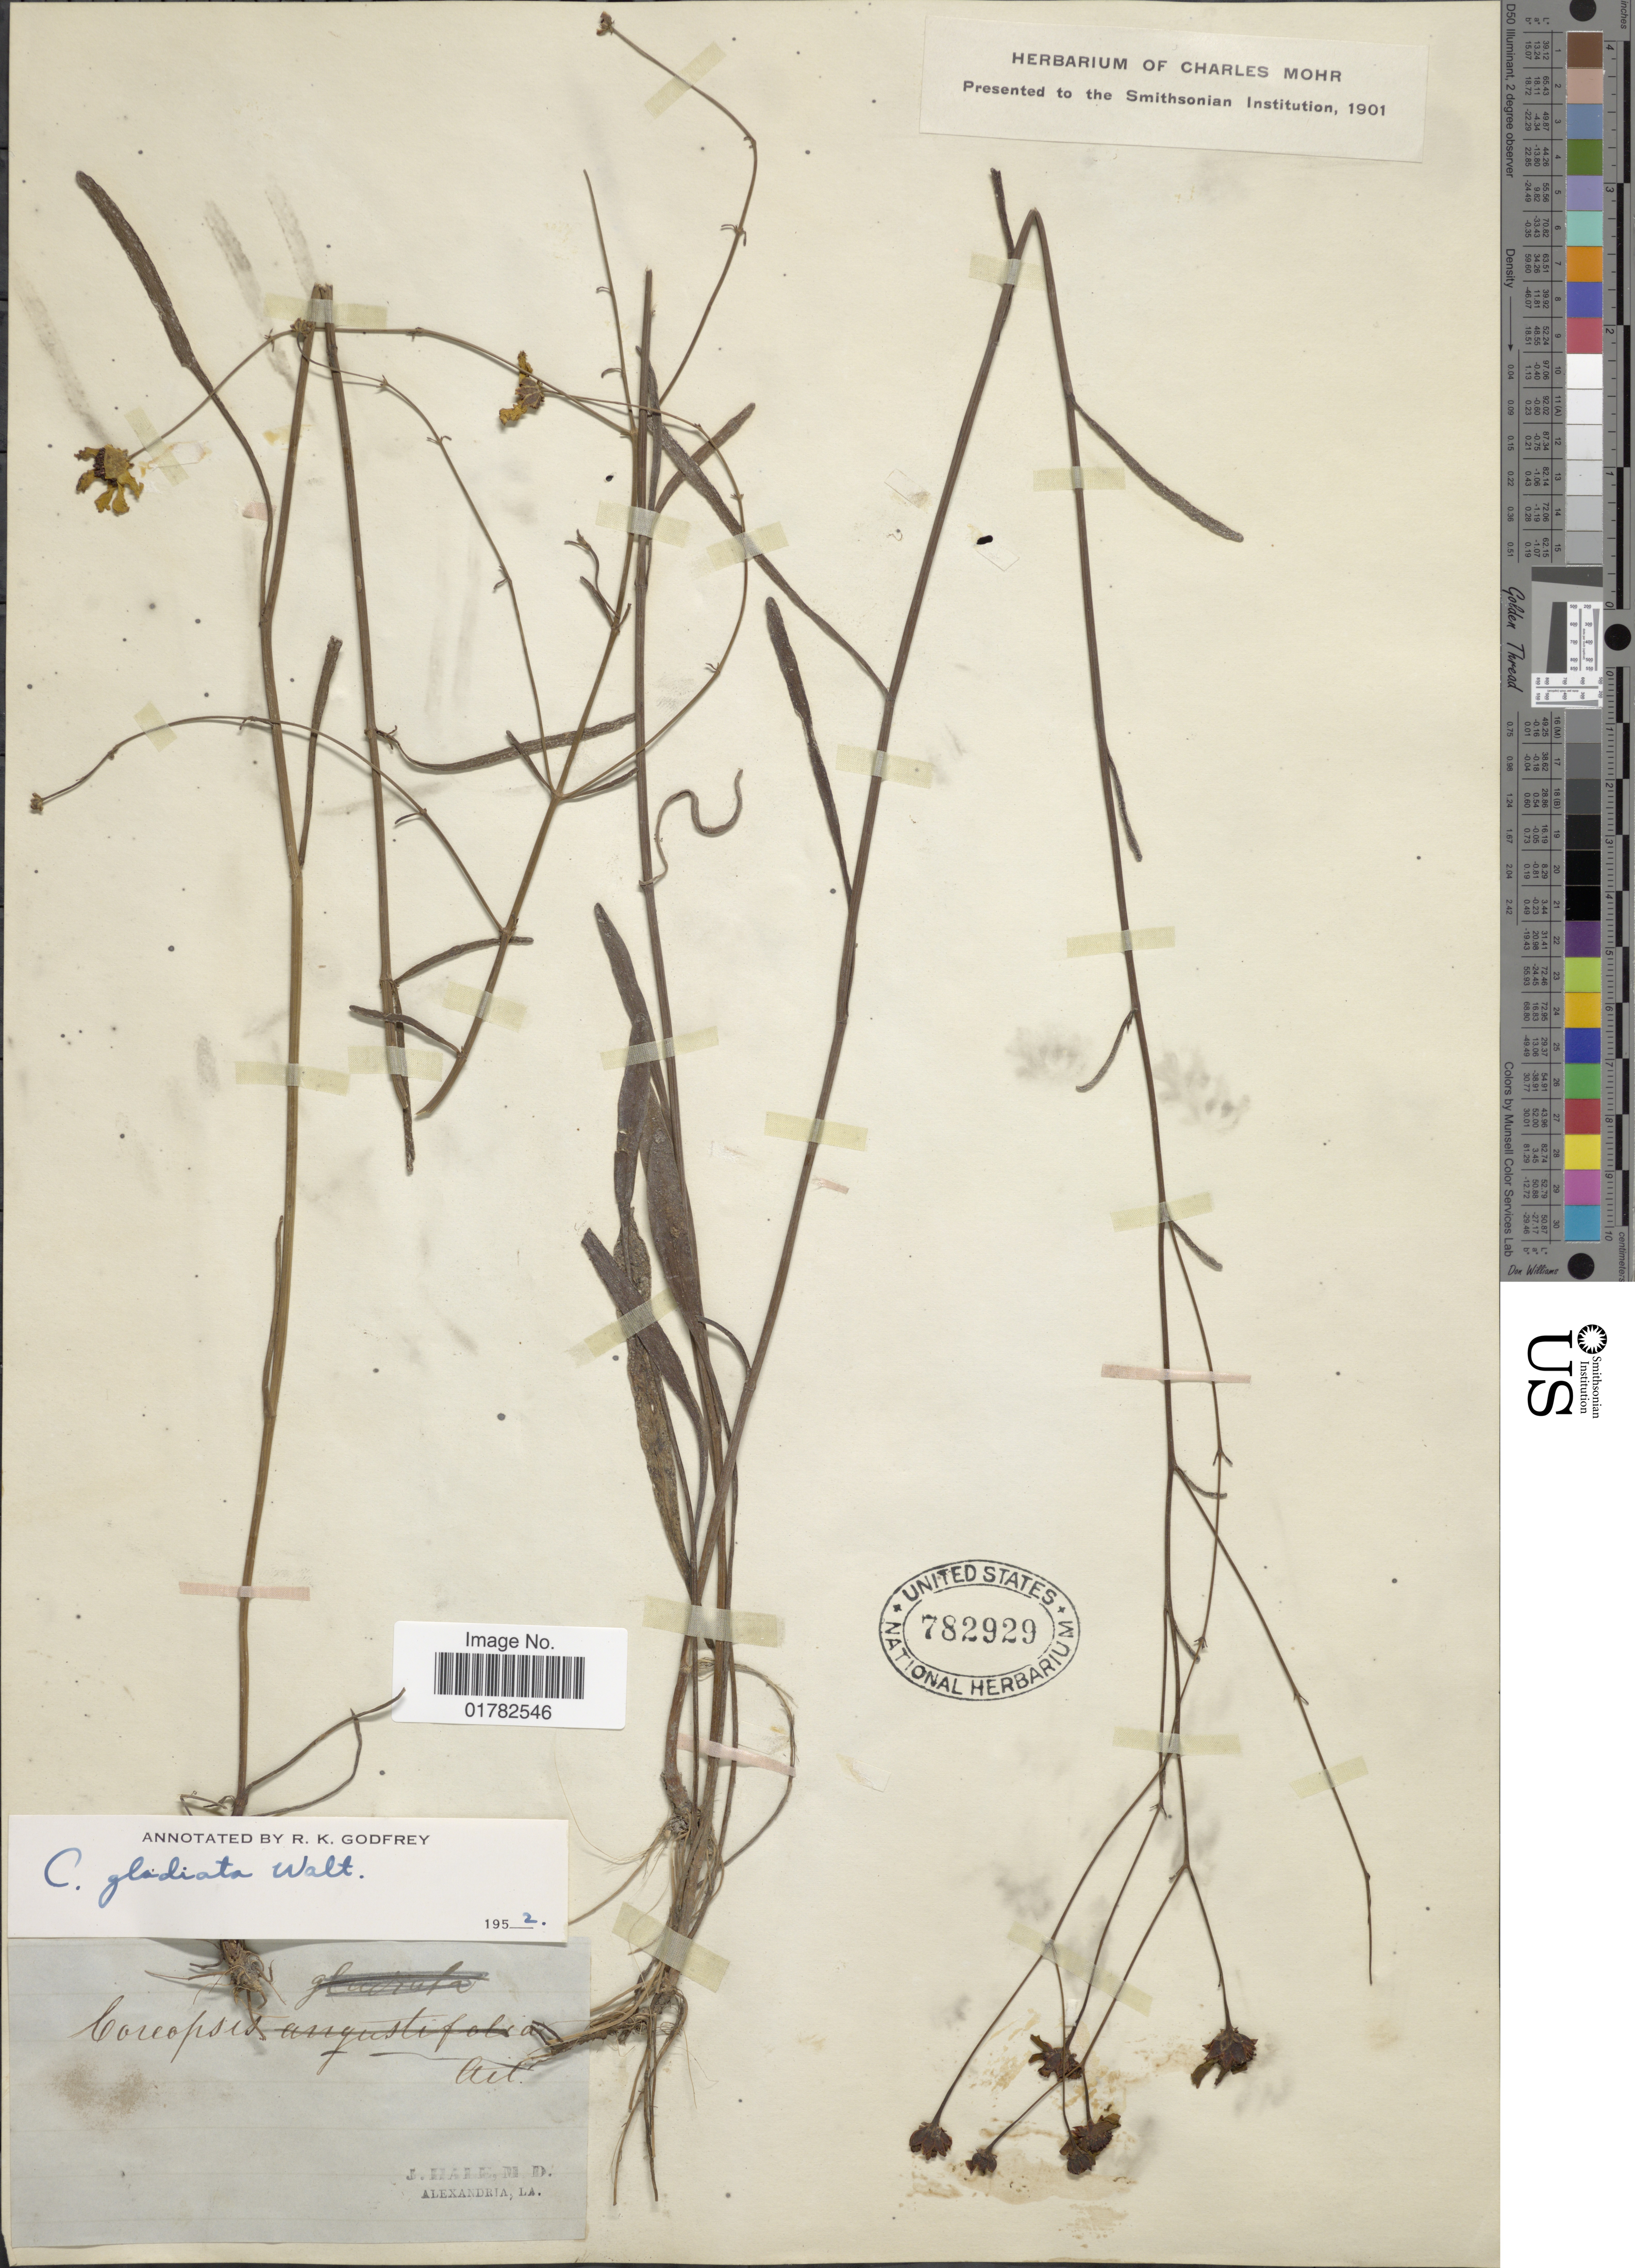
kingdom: Plantae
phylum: Tracheophyta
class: Magnoliopsida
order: Asterales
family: Asteraceae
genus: Coreopsis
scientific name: Coreopsis gladiata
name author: Walter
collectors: J. Hall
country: United States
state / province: Louisiana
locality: Alexandria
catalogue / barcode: US 782929